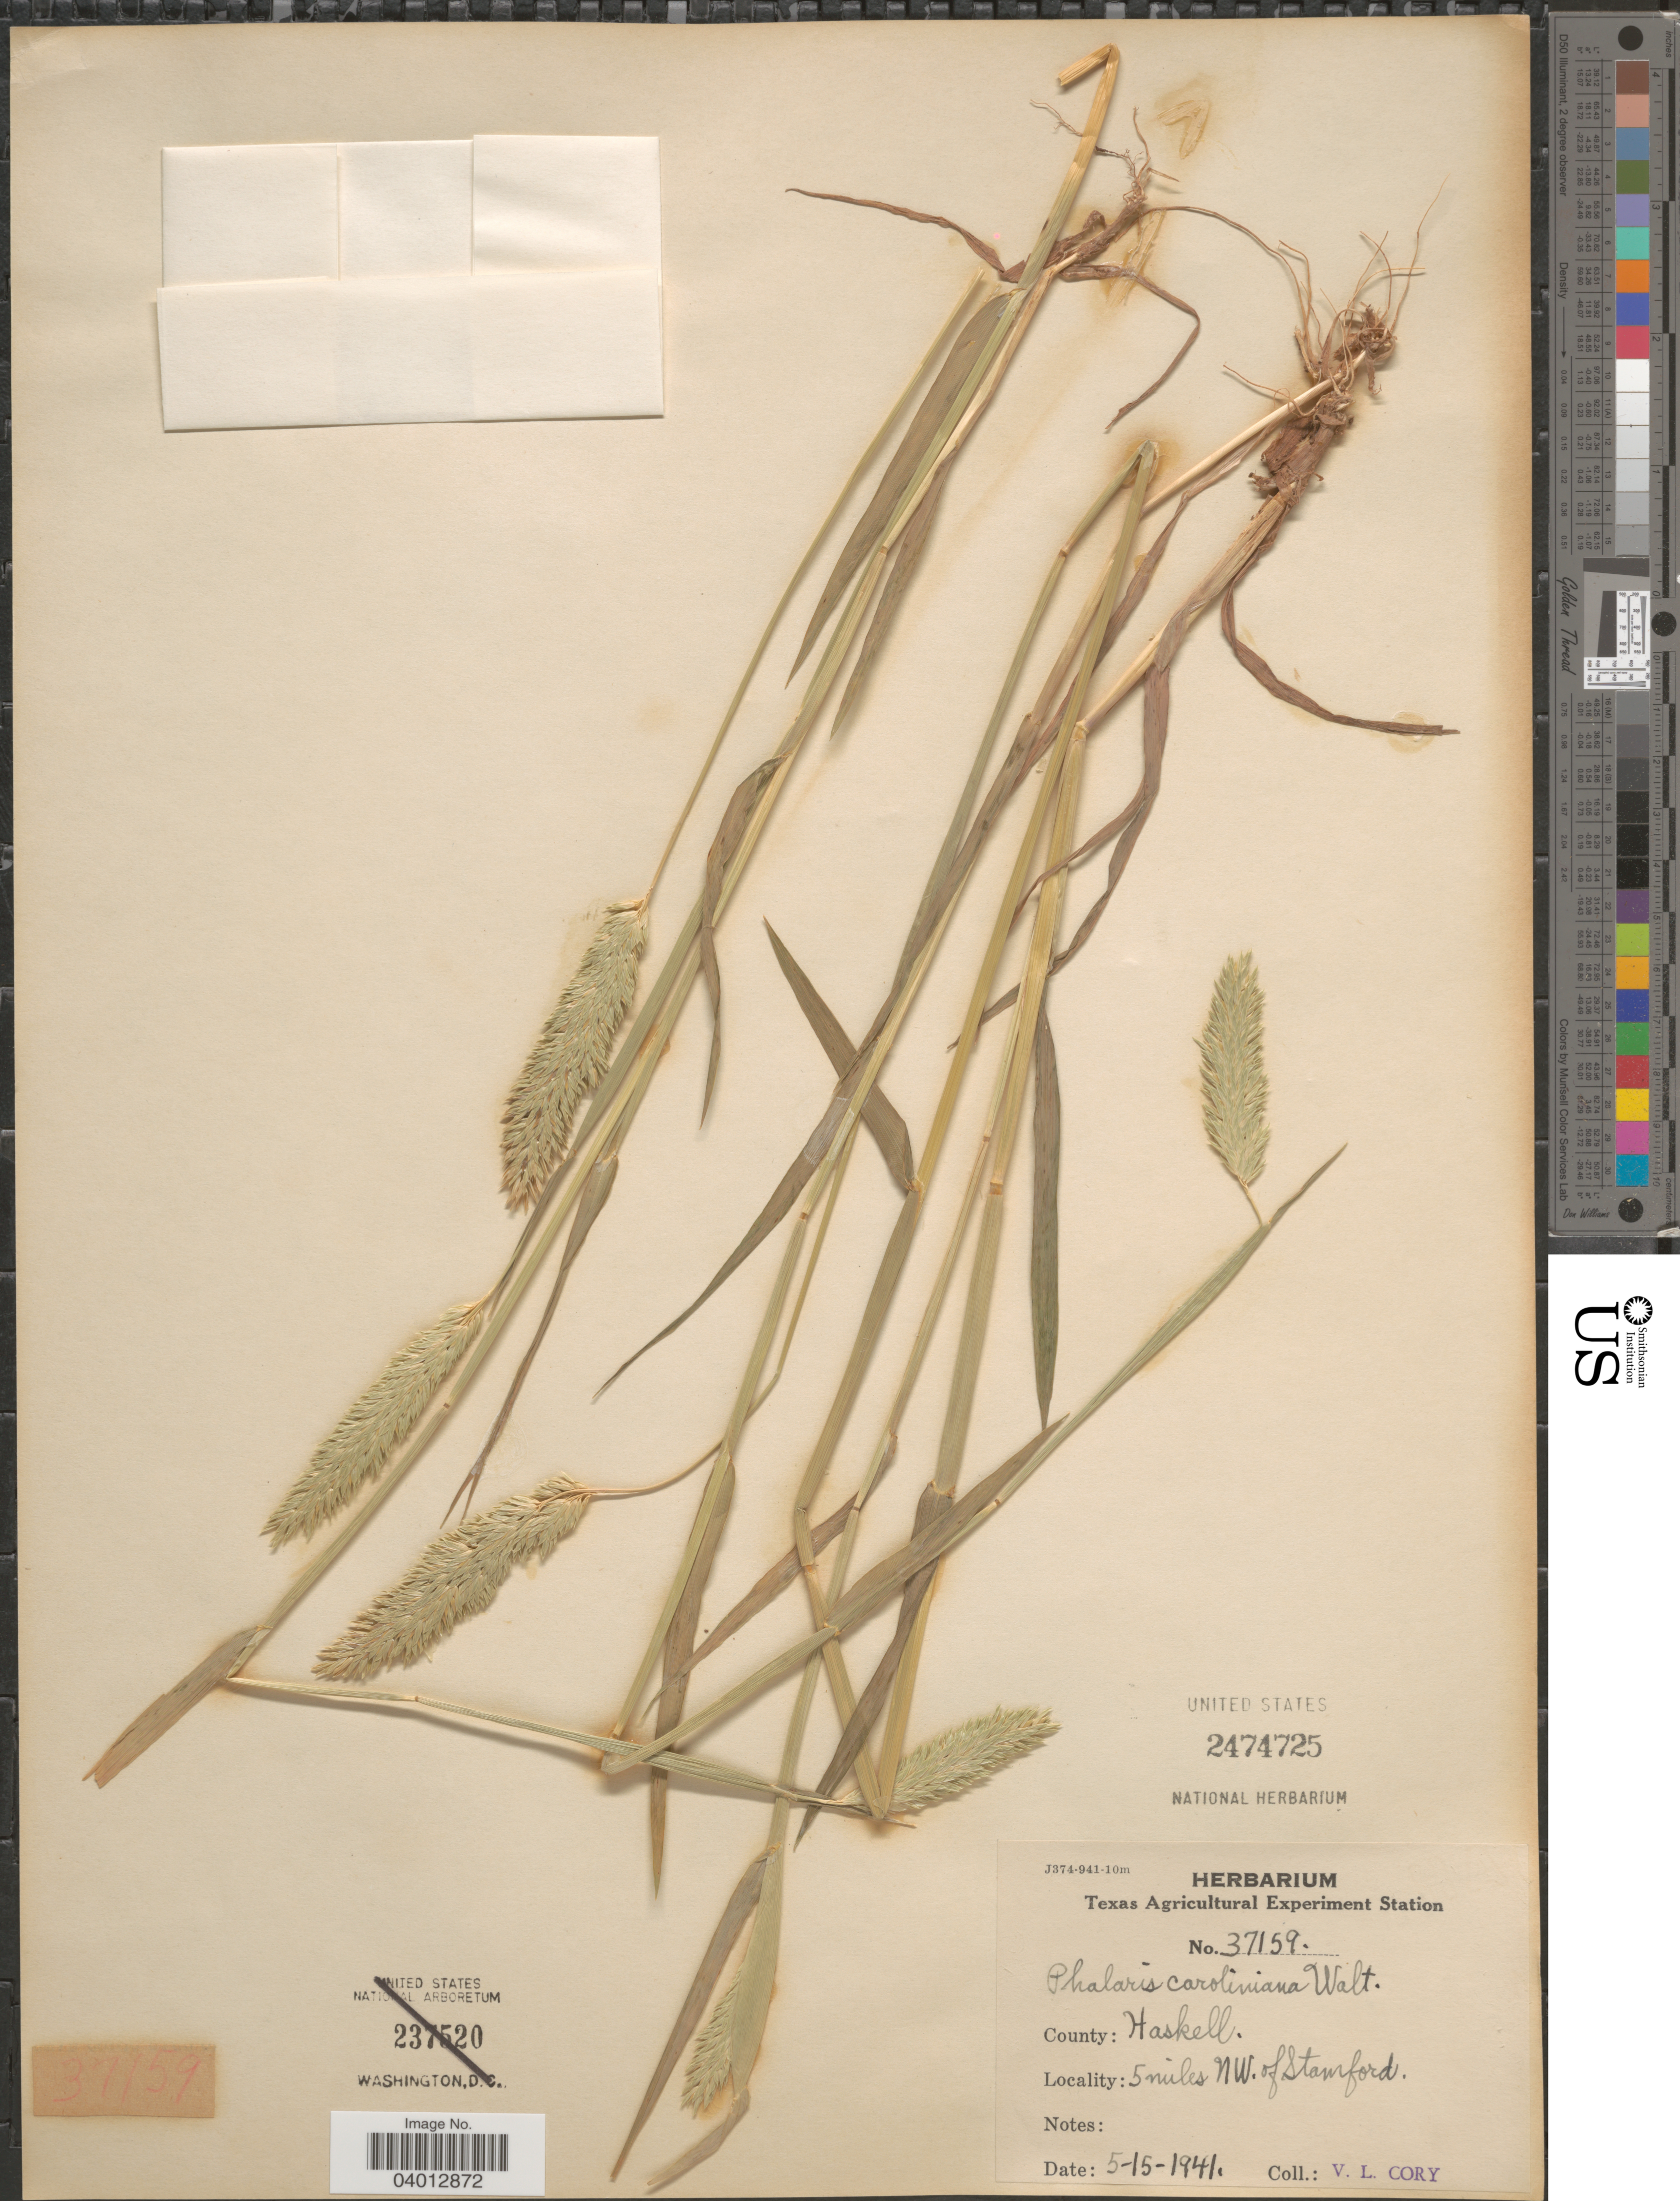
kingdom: Plantae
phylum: Tracheophyta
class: Liliopsida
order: Poales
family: Poaceae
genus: Phalaris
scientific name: Phalaris caroliniana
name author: Walter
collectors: V. Cory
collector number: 37159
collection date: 1941-05-15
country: United States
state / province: Texas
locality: County: Haskell. 5 miles NW. of Stamford.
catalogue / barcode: US 2474725